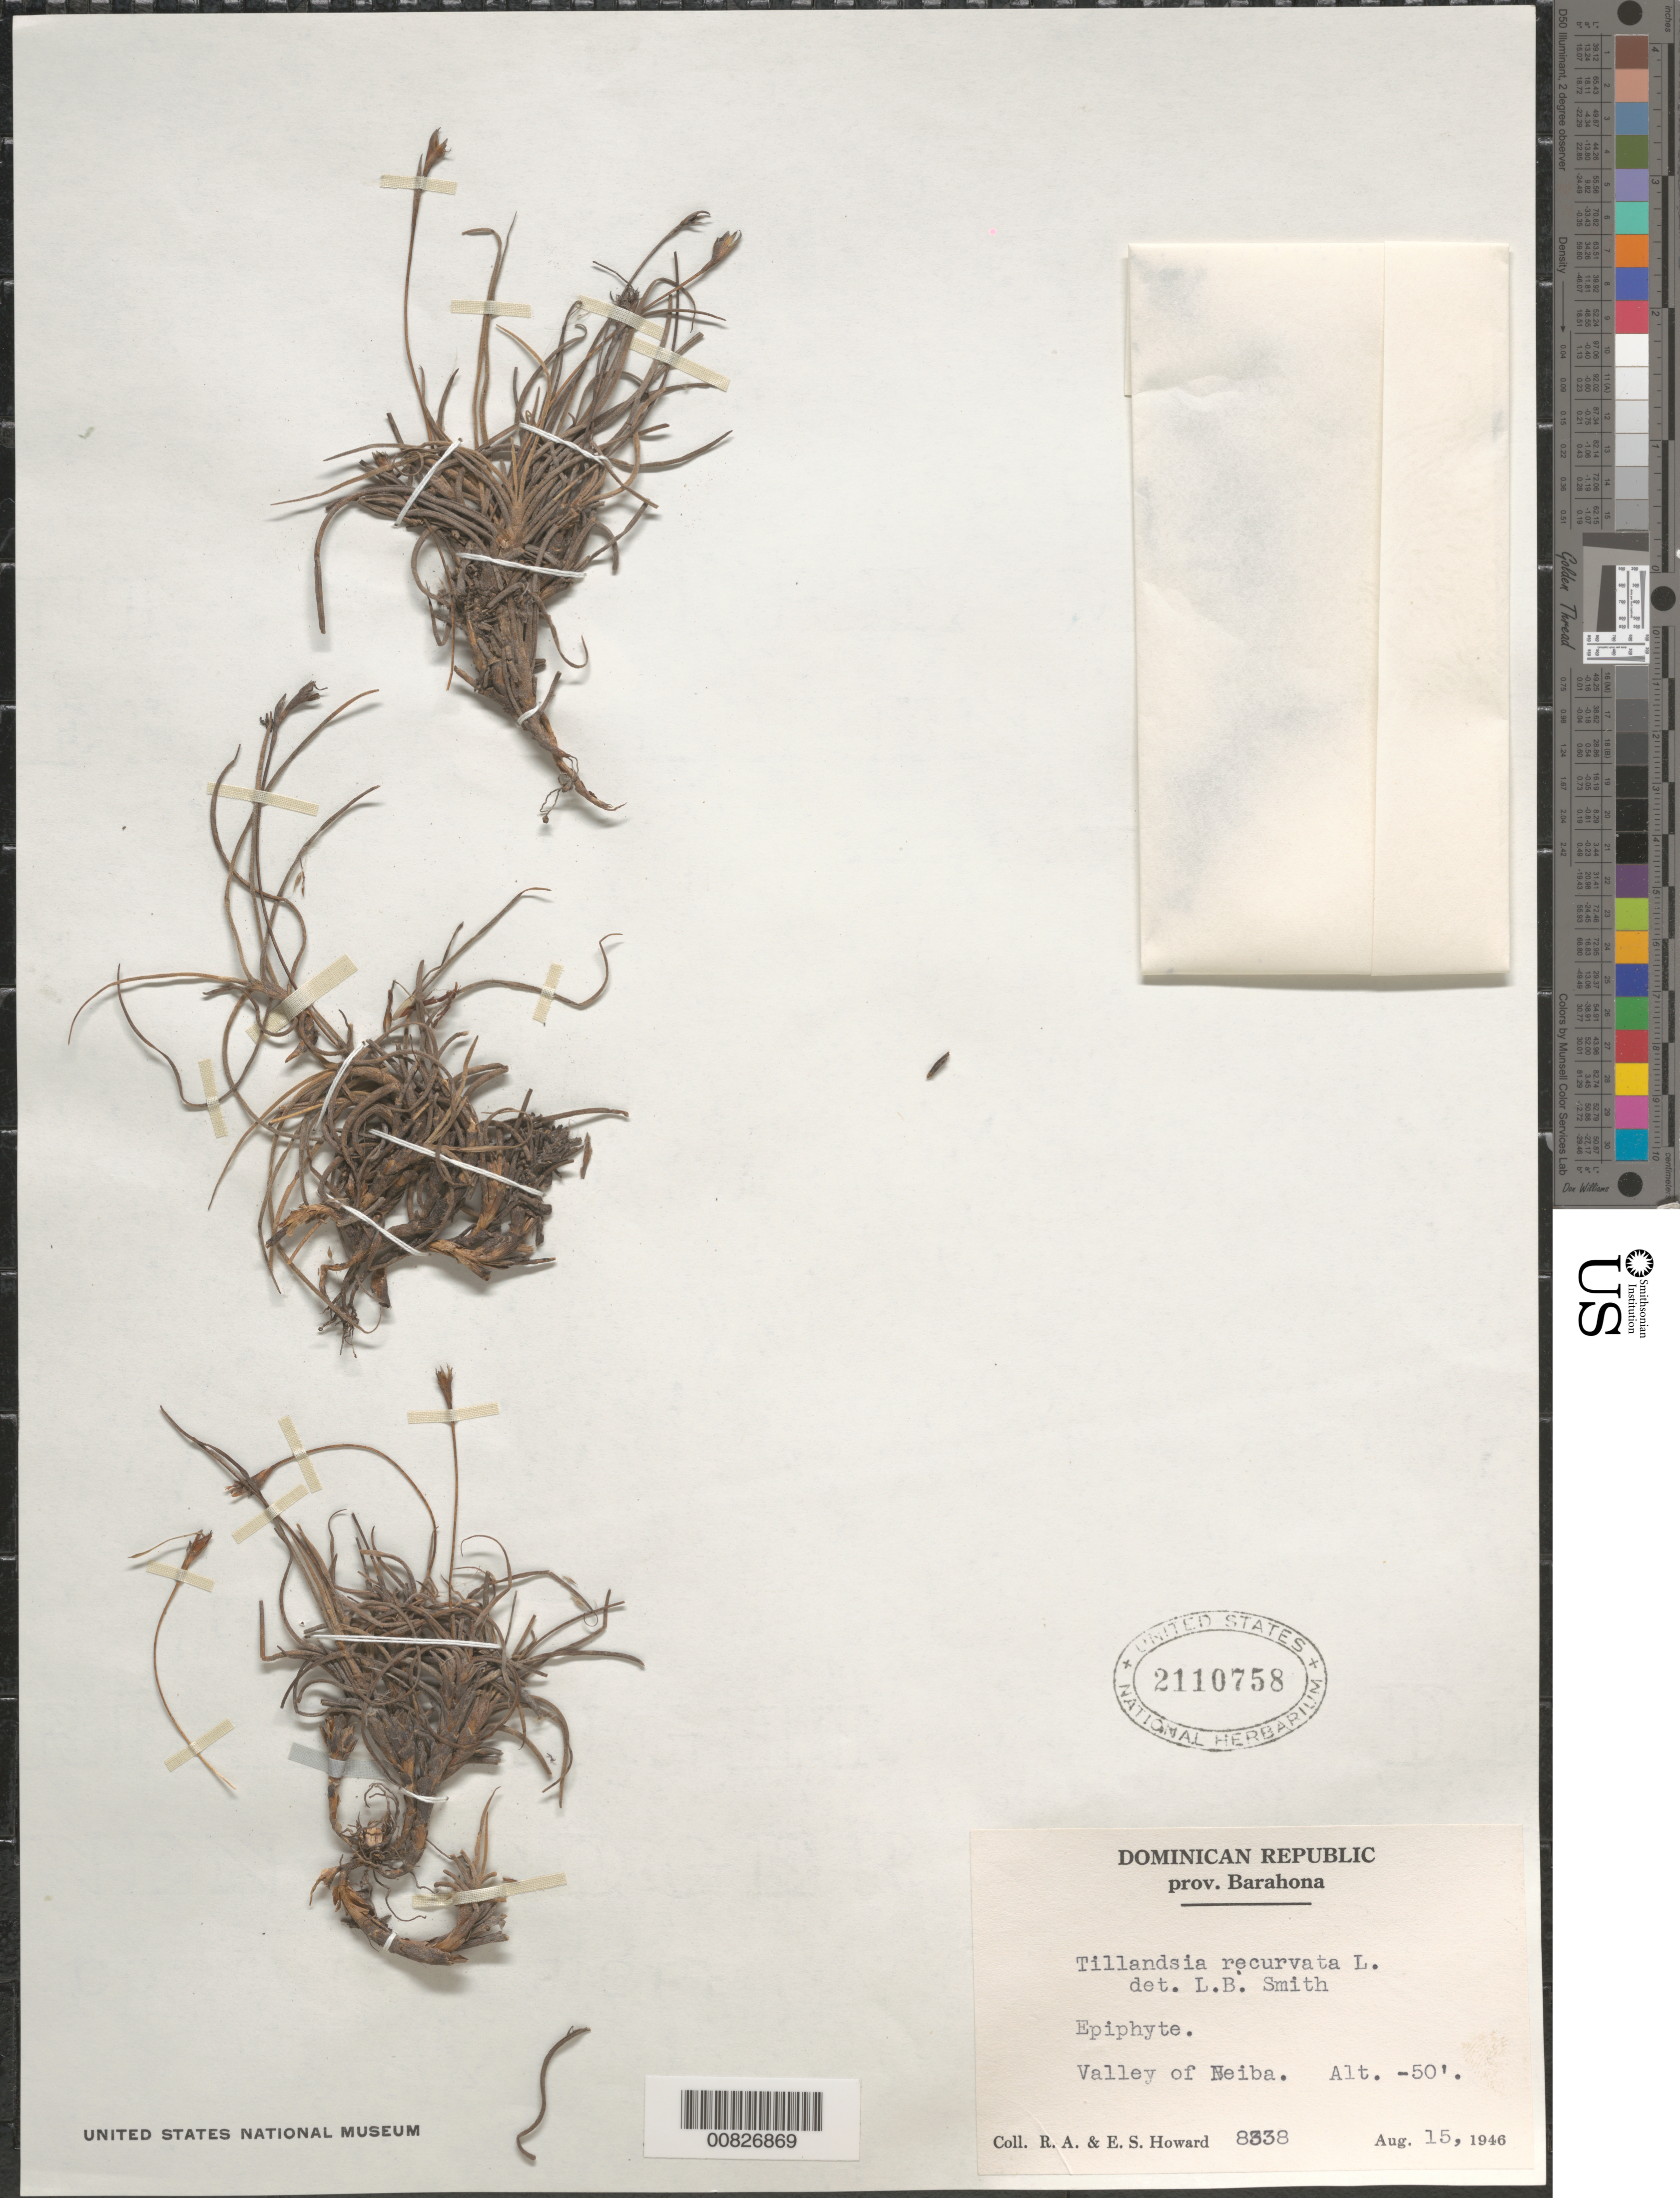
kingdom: Plantae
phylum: Tracheophyta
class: Liliopsida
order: Poales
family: Bromeliaceae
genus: Tillandsia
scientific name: Tillandsia recurvata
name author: L.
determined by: Smith, Lyman B., (US), NMNH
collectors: R. A. Howard & E. S. Howard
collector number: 8338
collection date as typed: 15 Aug 1946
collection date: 1946-08-15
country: Dominican Republic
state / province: Barahona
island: Hispaniola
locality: Valley of Neiba.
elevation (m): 15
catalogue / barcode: US 2110758